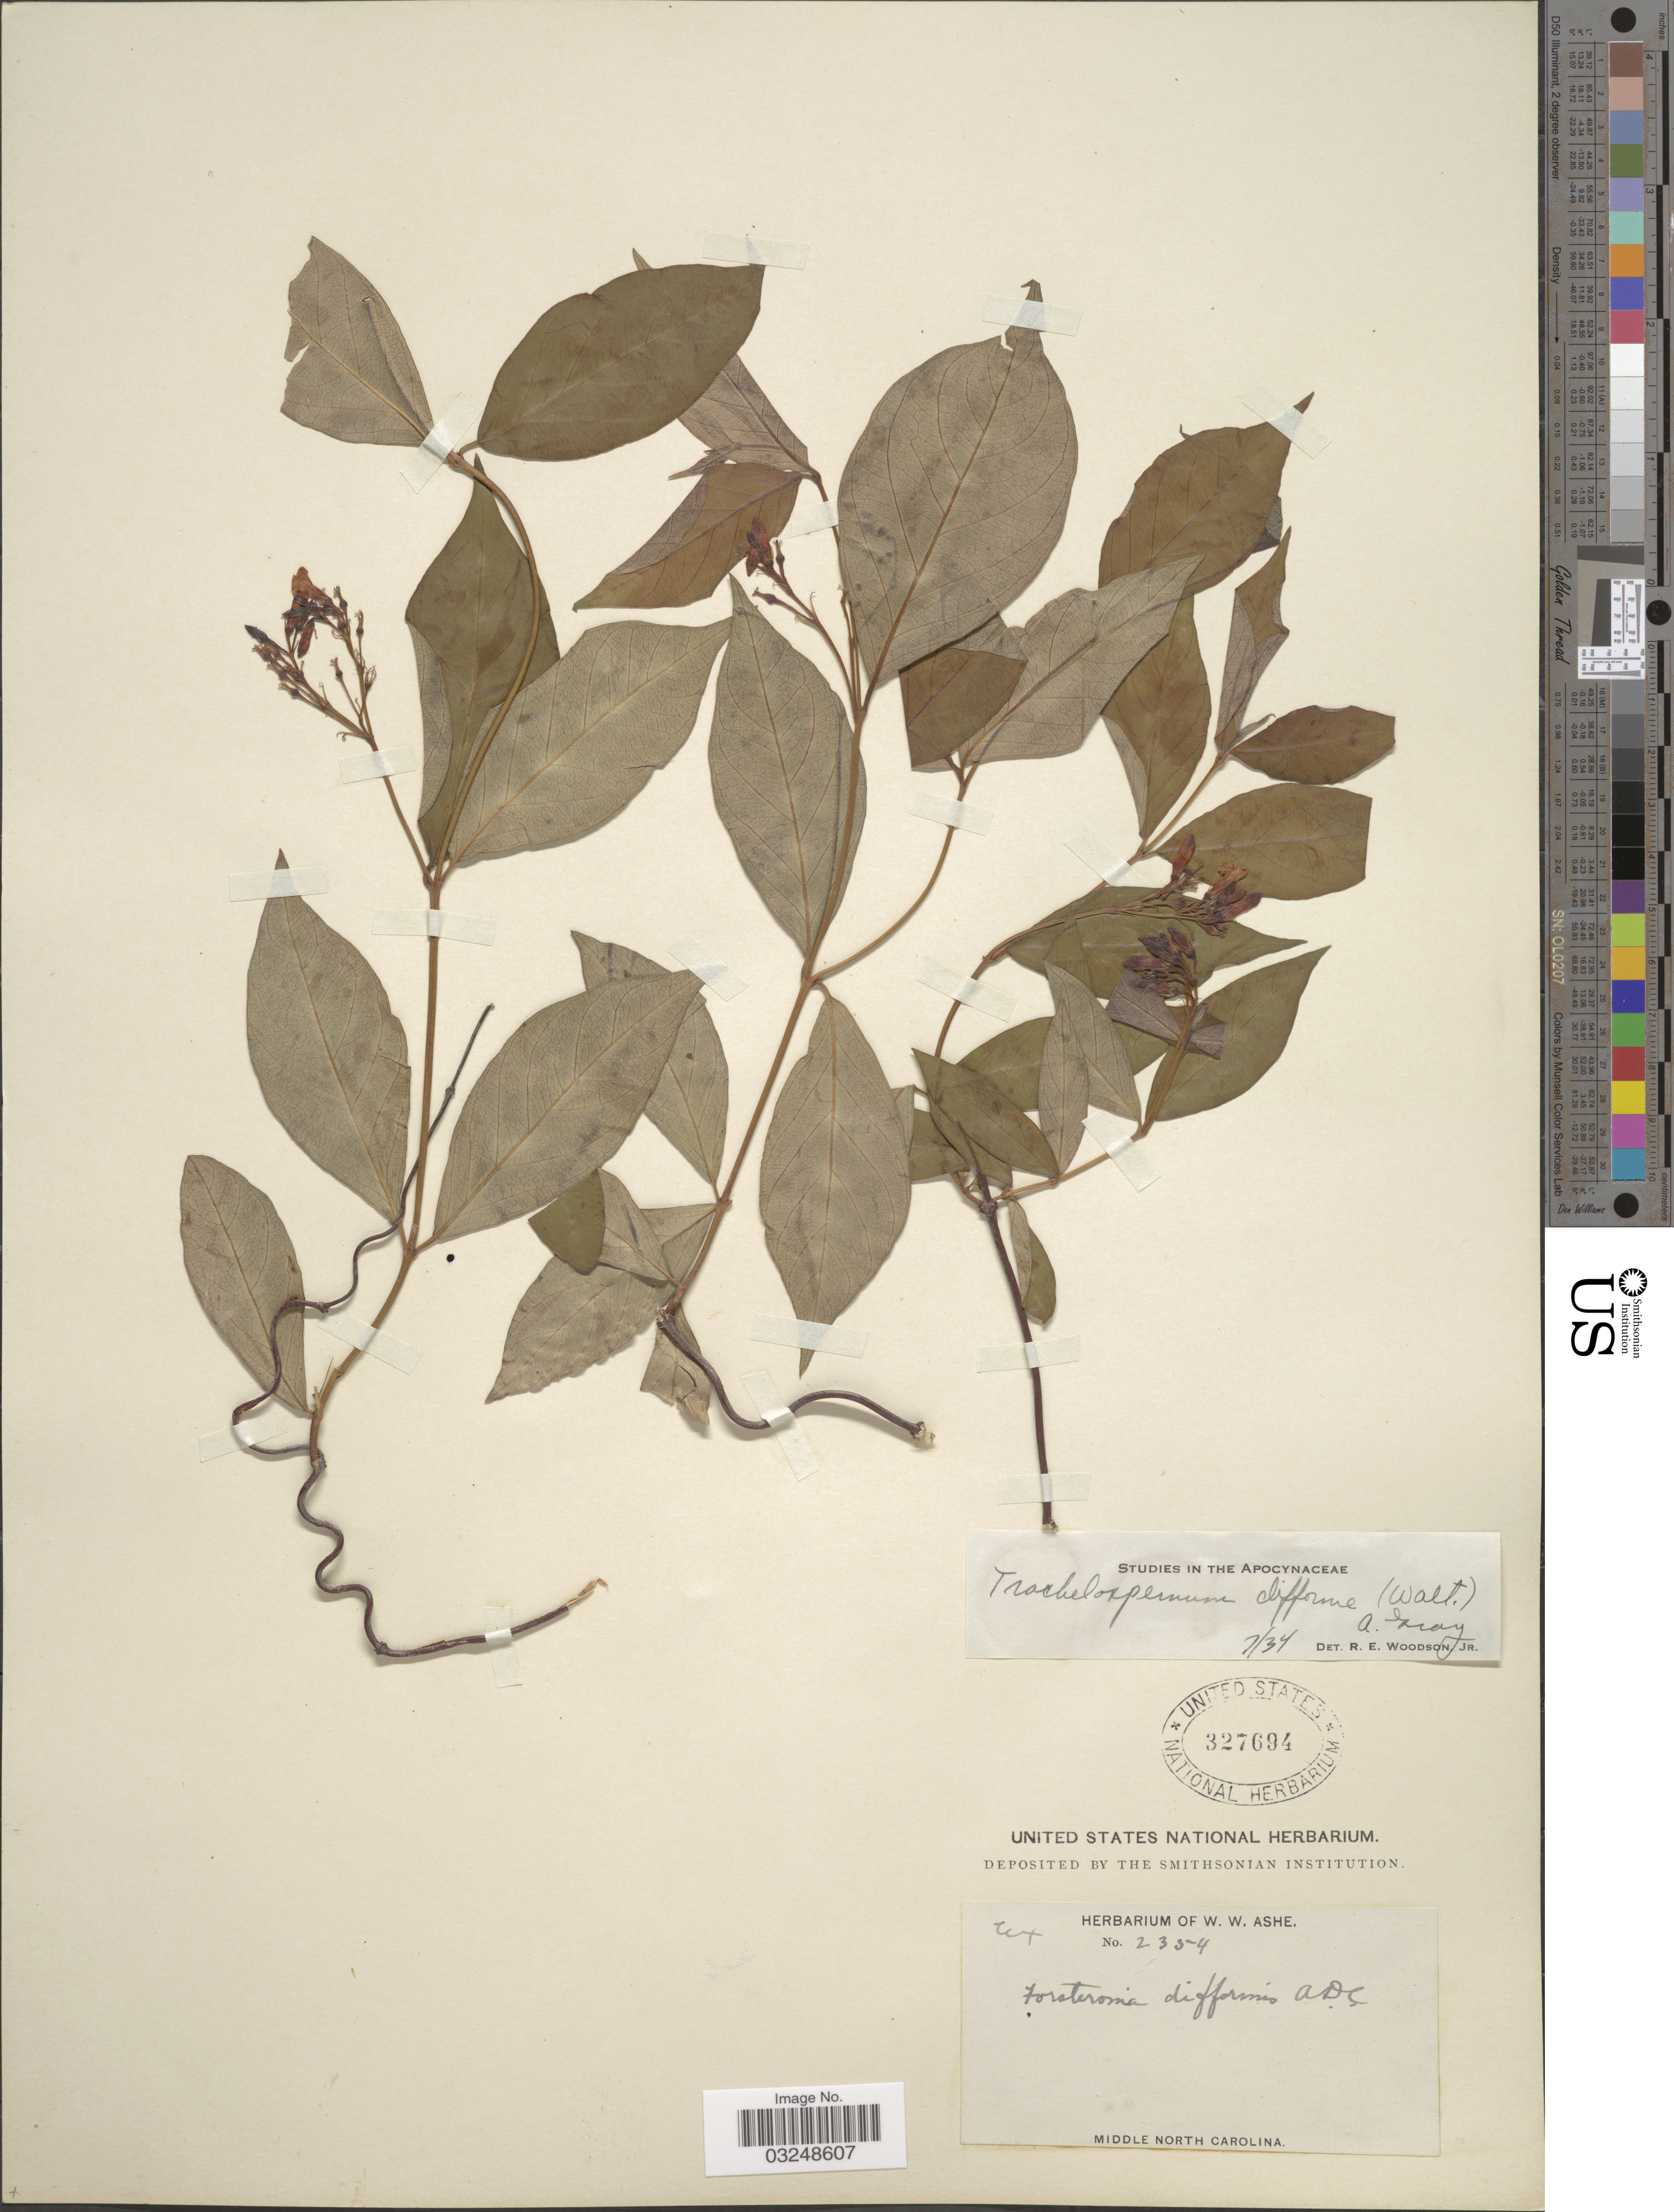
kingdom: Plantae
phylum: Tracheophyta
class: Magnoliopsida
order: Gentianales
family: Apocynaceae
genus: Trachelospermum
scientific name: Trachelospermum difforme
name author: (Walter) A. Gray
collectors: ex herb. W.W. Ashe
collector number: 2354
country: United States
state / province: North Carolina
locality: Middle North Carolina.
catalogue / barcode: US 327694